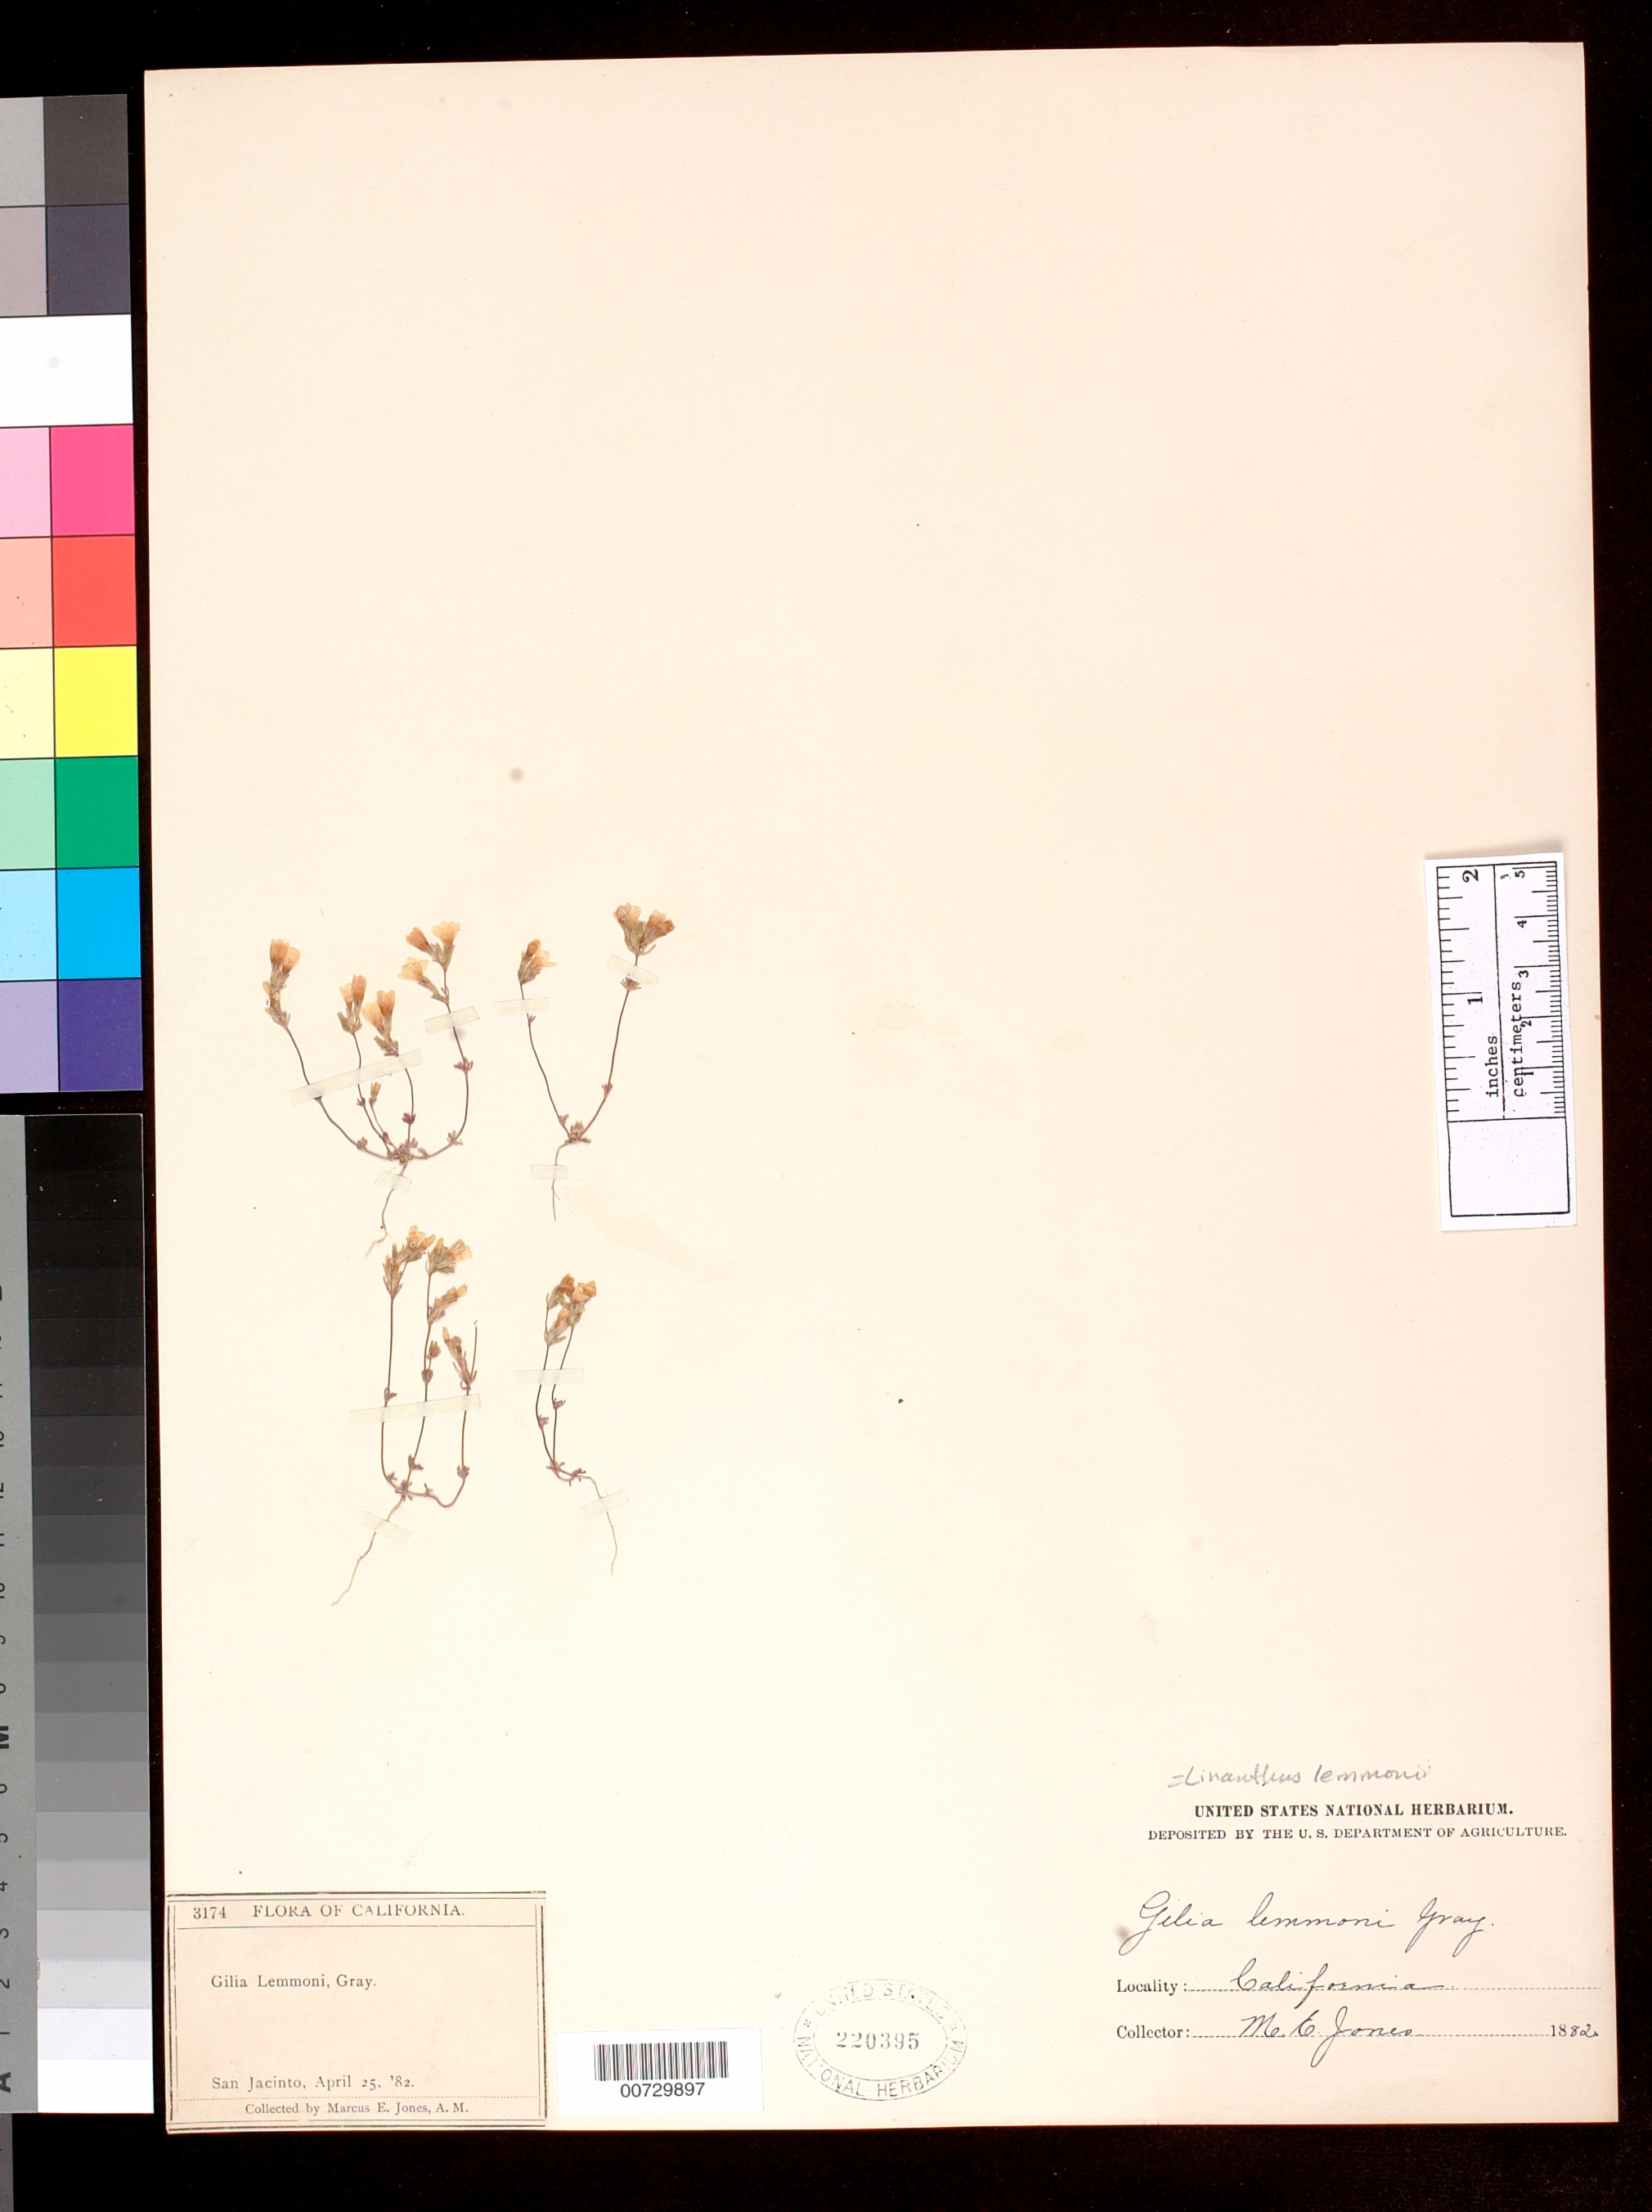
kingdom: Plantae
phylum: Tracheophyta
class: Magnoliopsida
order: Ericales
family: Polemoniaceae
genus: Leptosiphon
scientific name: Leptosiphon lemmonii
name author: (A. Gray) J.M. Porter & L.A. Johnson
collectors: M. E. Jones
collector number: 3174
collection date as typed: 25 Apr 1982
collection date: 1982-04-25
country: United States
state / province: California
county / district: Riverside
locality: San Jacinto Mts.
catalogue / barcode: US 220395